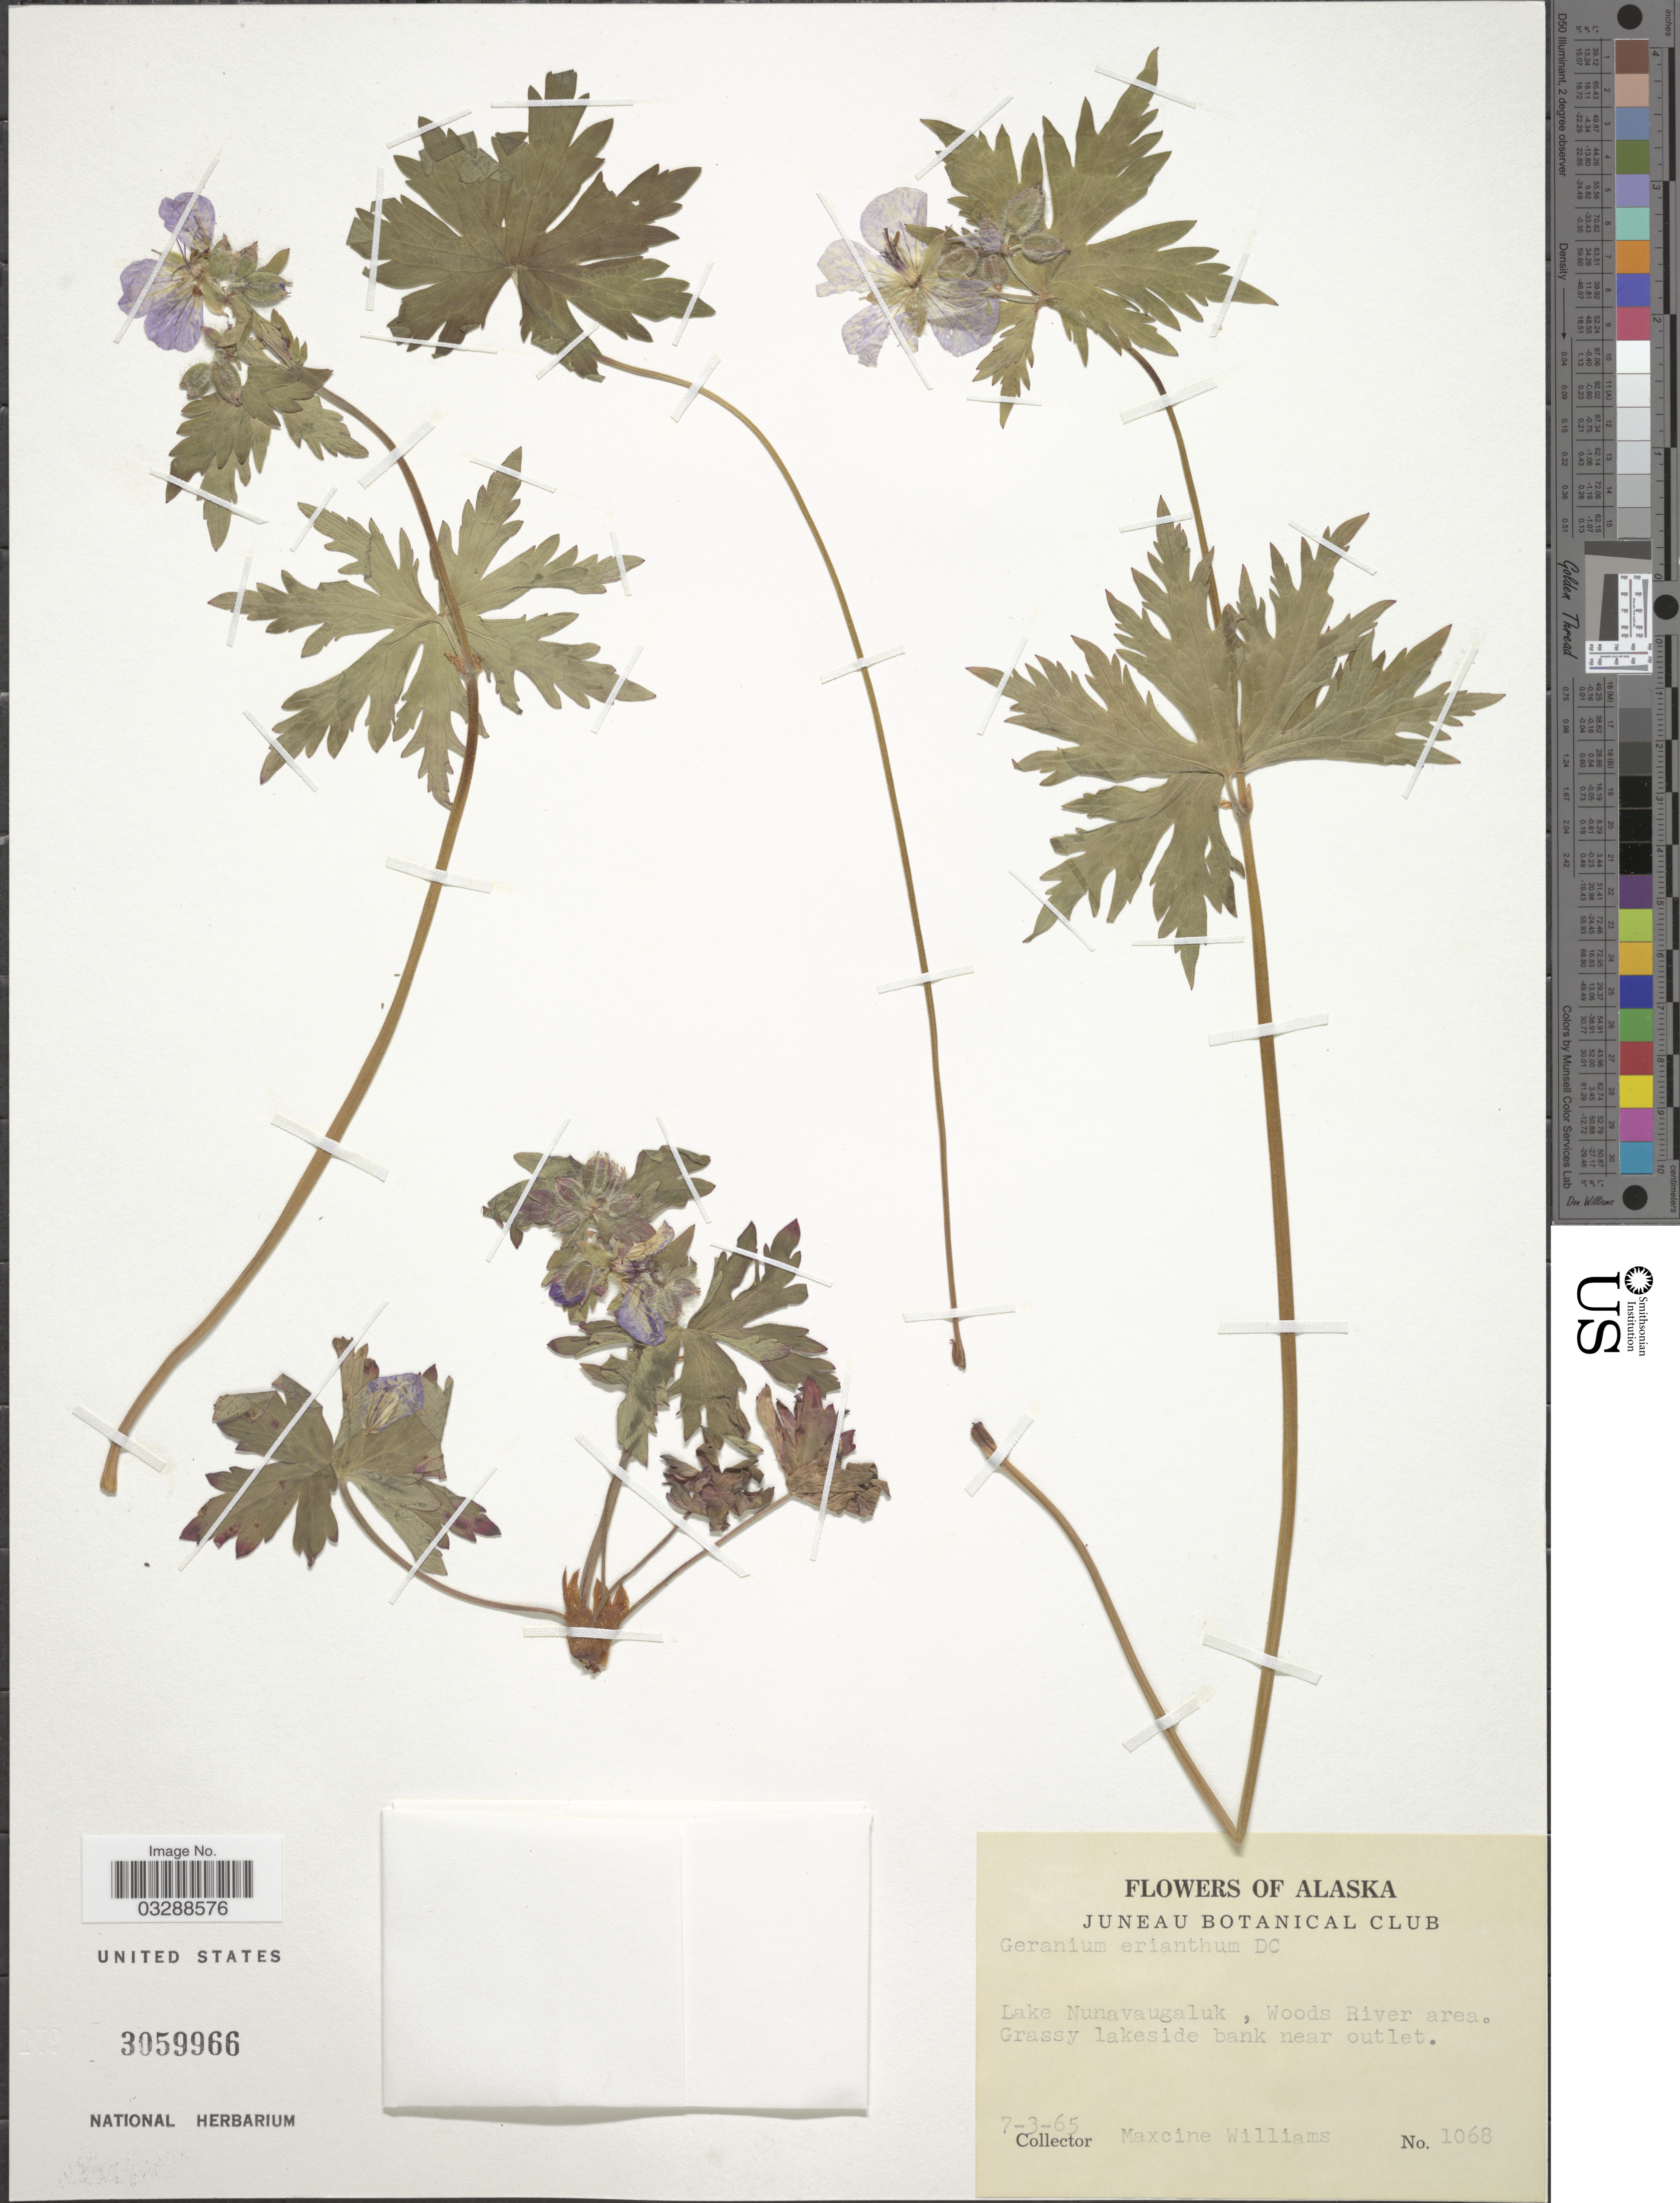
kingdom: Plantae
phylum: Tracheophyta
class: Magnoliopsida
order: Geraniales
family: Geraniaceae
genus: Geranium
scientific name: Geranium erianthum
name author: DC.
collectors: Mr. Williams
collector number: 1068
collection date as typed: Transcribed d/m/y: 3/7/65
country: United States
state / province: Alaska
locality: Lake Nunavaugaluk, Woods River area.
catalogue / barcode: US 3059966